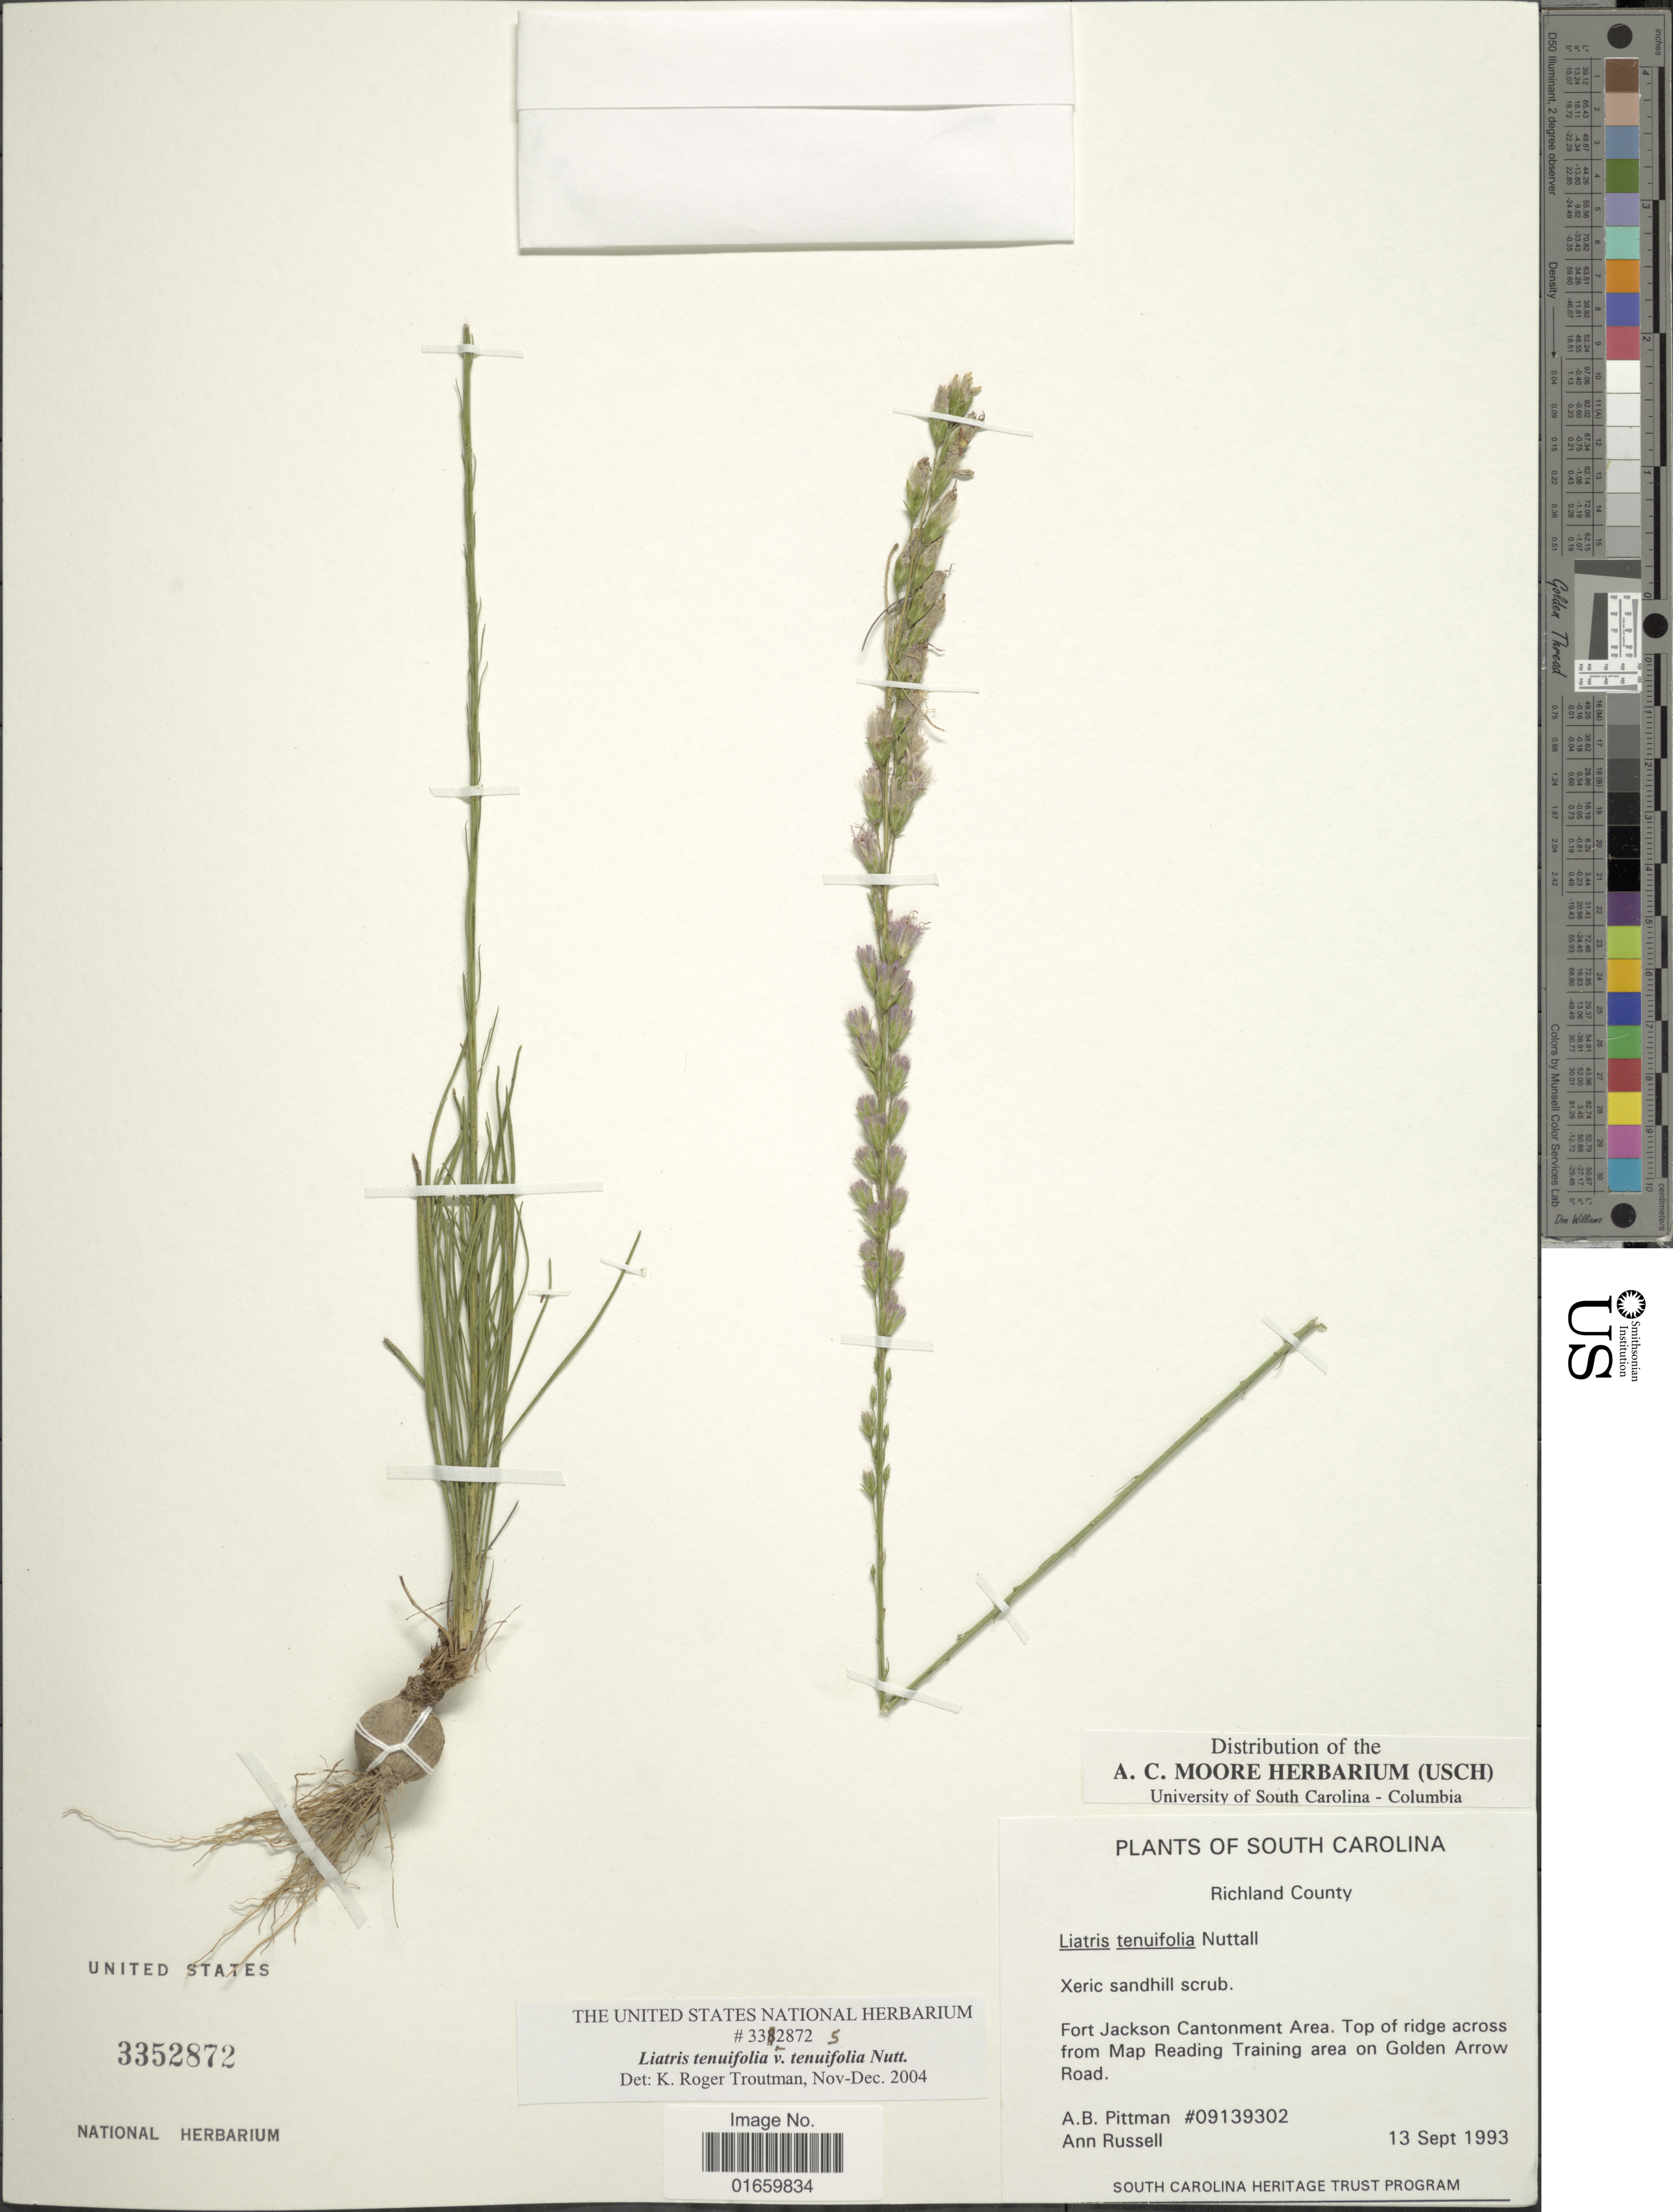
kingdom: Plantae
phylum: Tracheophyta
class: Magnoliopsida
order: Asterales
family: Asteraceae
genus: Liatris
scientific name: Liatris tenuifolia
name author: Nutt.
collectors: A. B. Pittman & A. Russell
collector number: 09139302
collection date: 1993-09-13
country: United States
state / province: South Carolina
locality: Richland County, Fort Jackson Contonment Area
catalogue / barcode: US 3352872